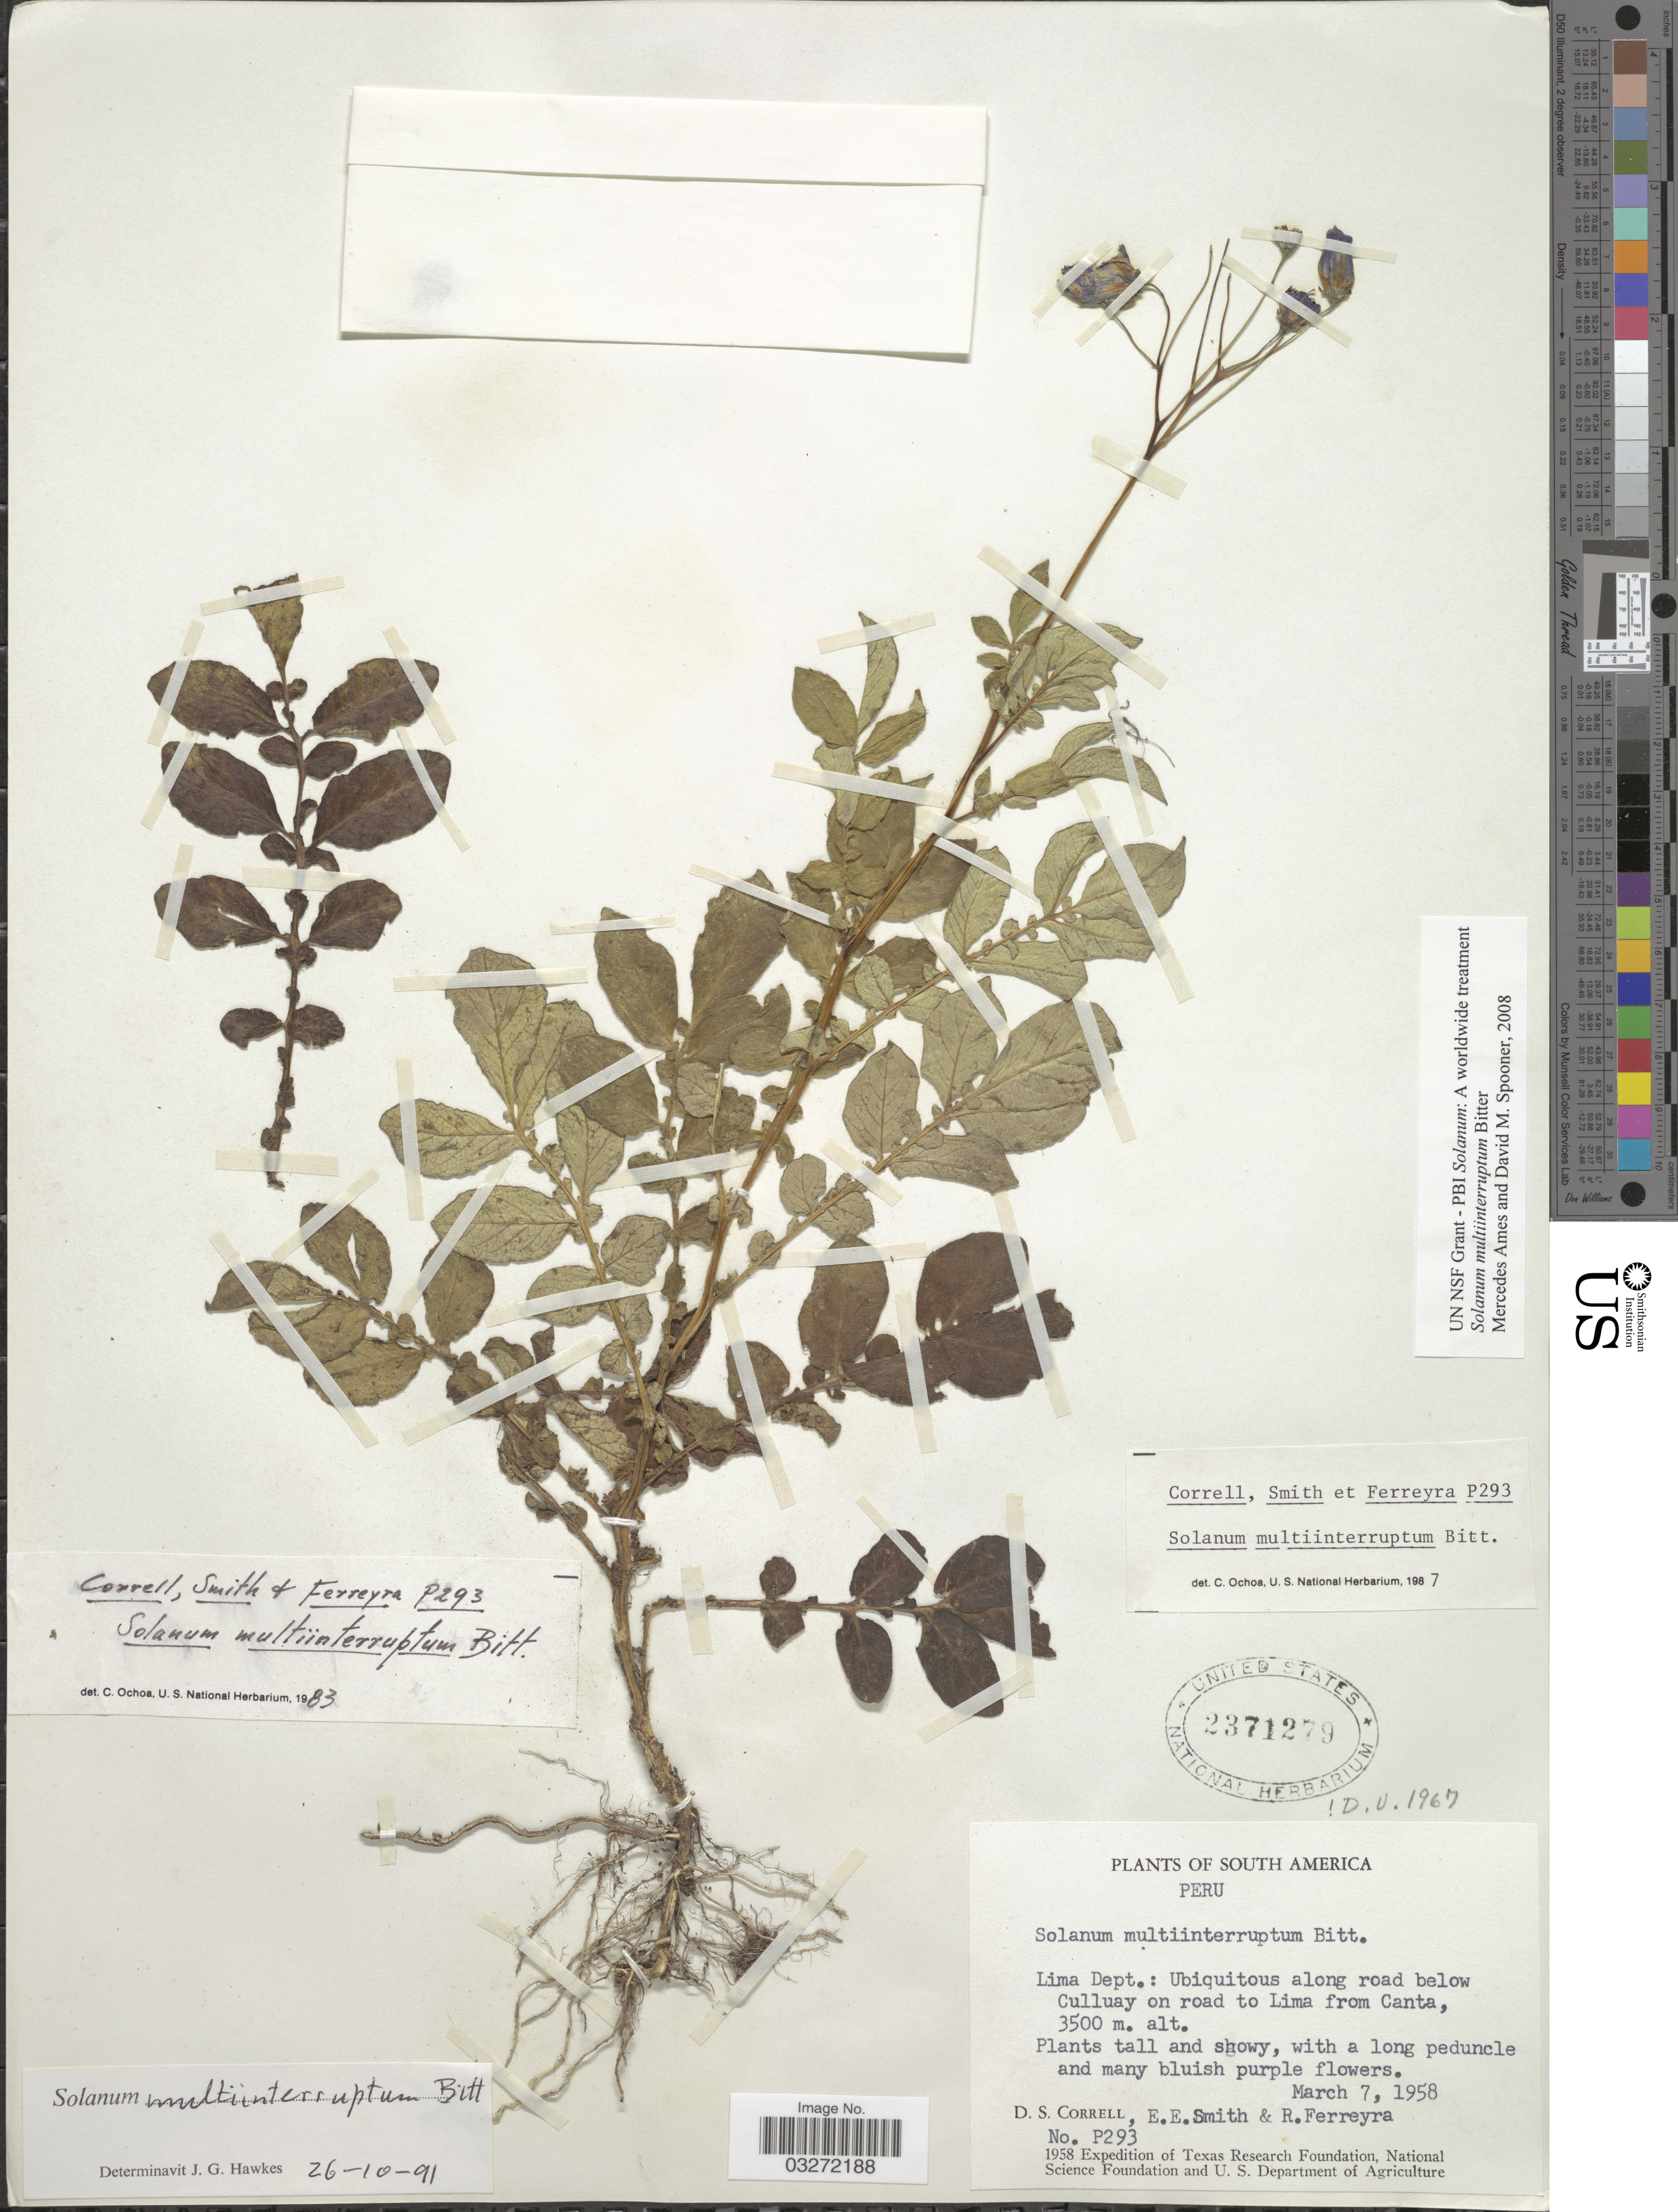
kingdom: Plantae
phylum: Tracheophyta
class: Magnoliopsida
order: Solanales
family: Solanaceae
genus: Solanum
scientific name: Solanum multiinterruptum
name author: Bitter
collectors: D. S. Correll, E. E. Smith & R. A. Ferreyra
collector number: P293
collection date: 1958-03-07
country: Peru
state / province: Lima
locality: Lima Dept.: Ubiquitous along road below Culluay on road to Lima from Canta.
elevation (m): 3500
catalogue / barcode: US 2371279